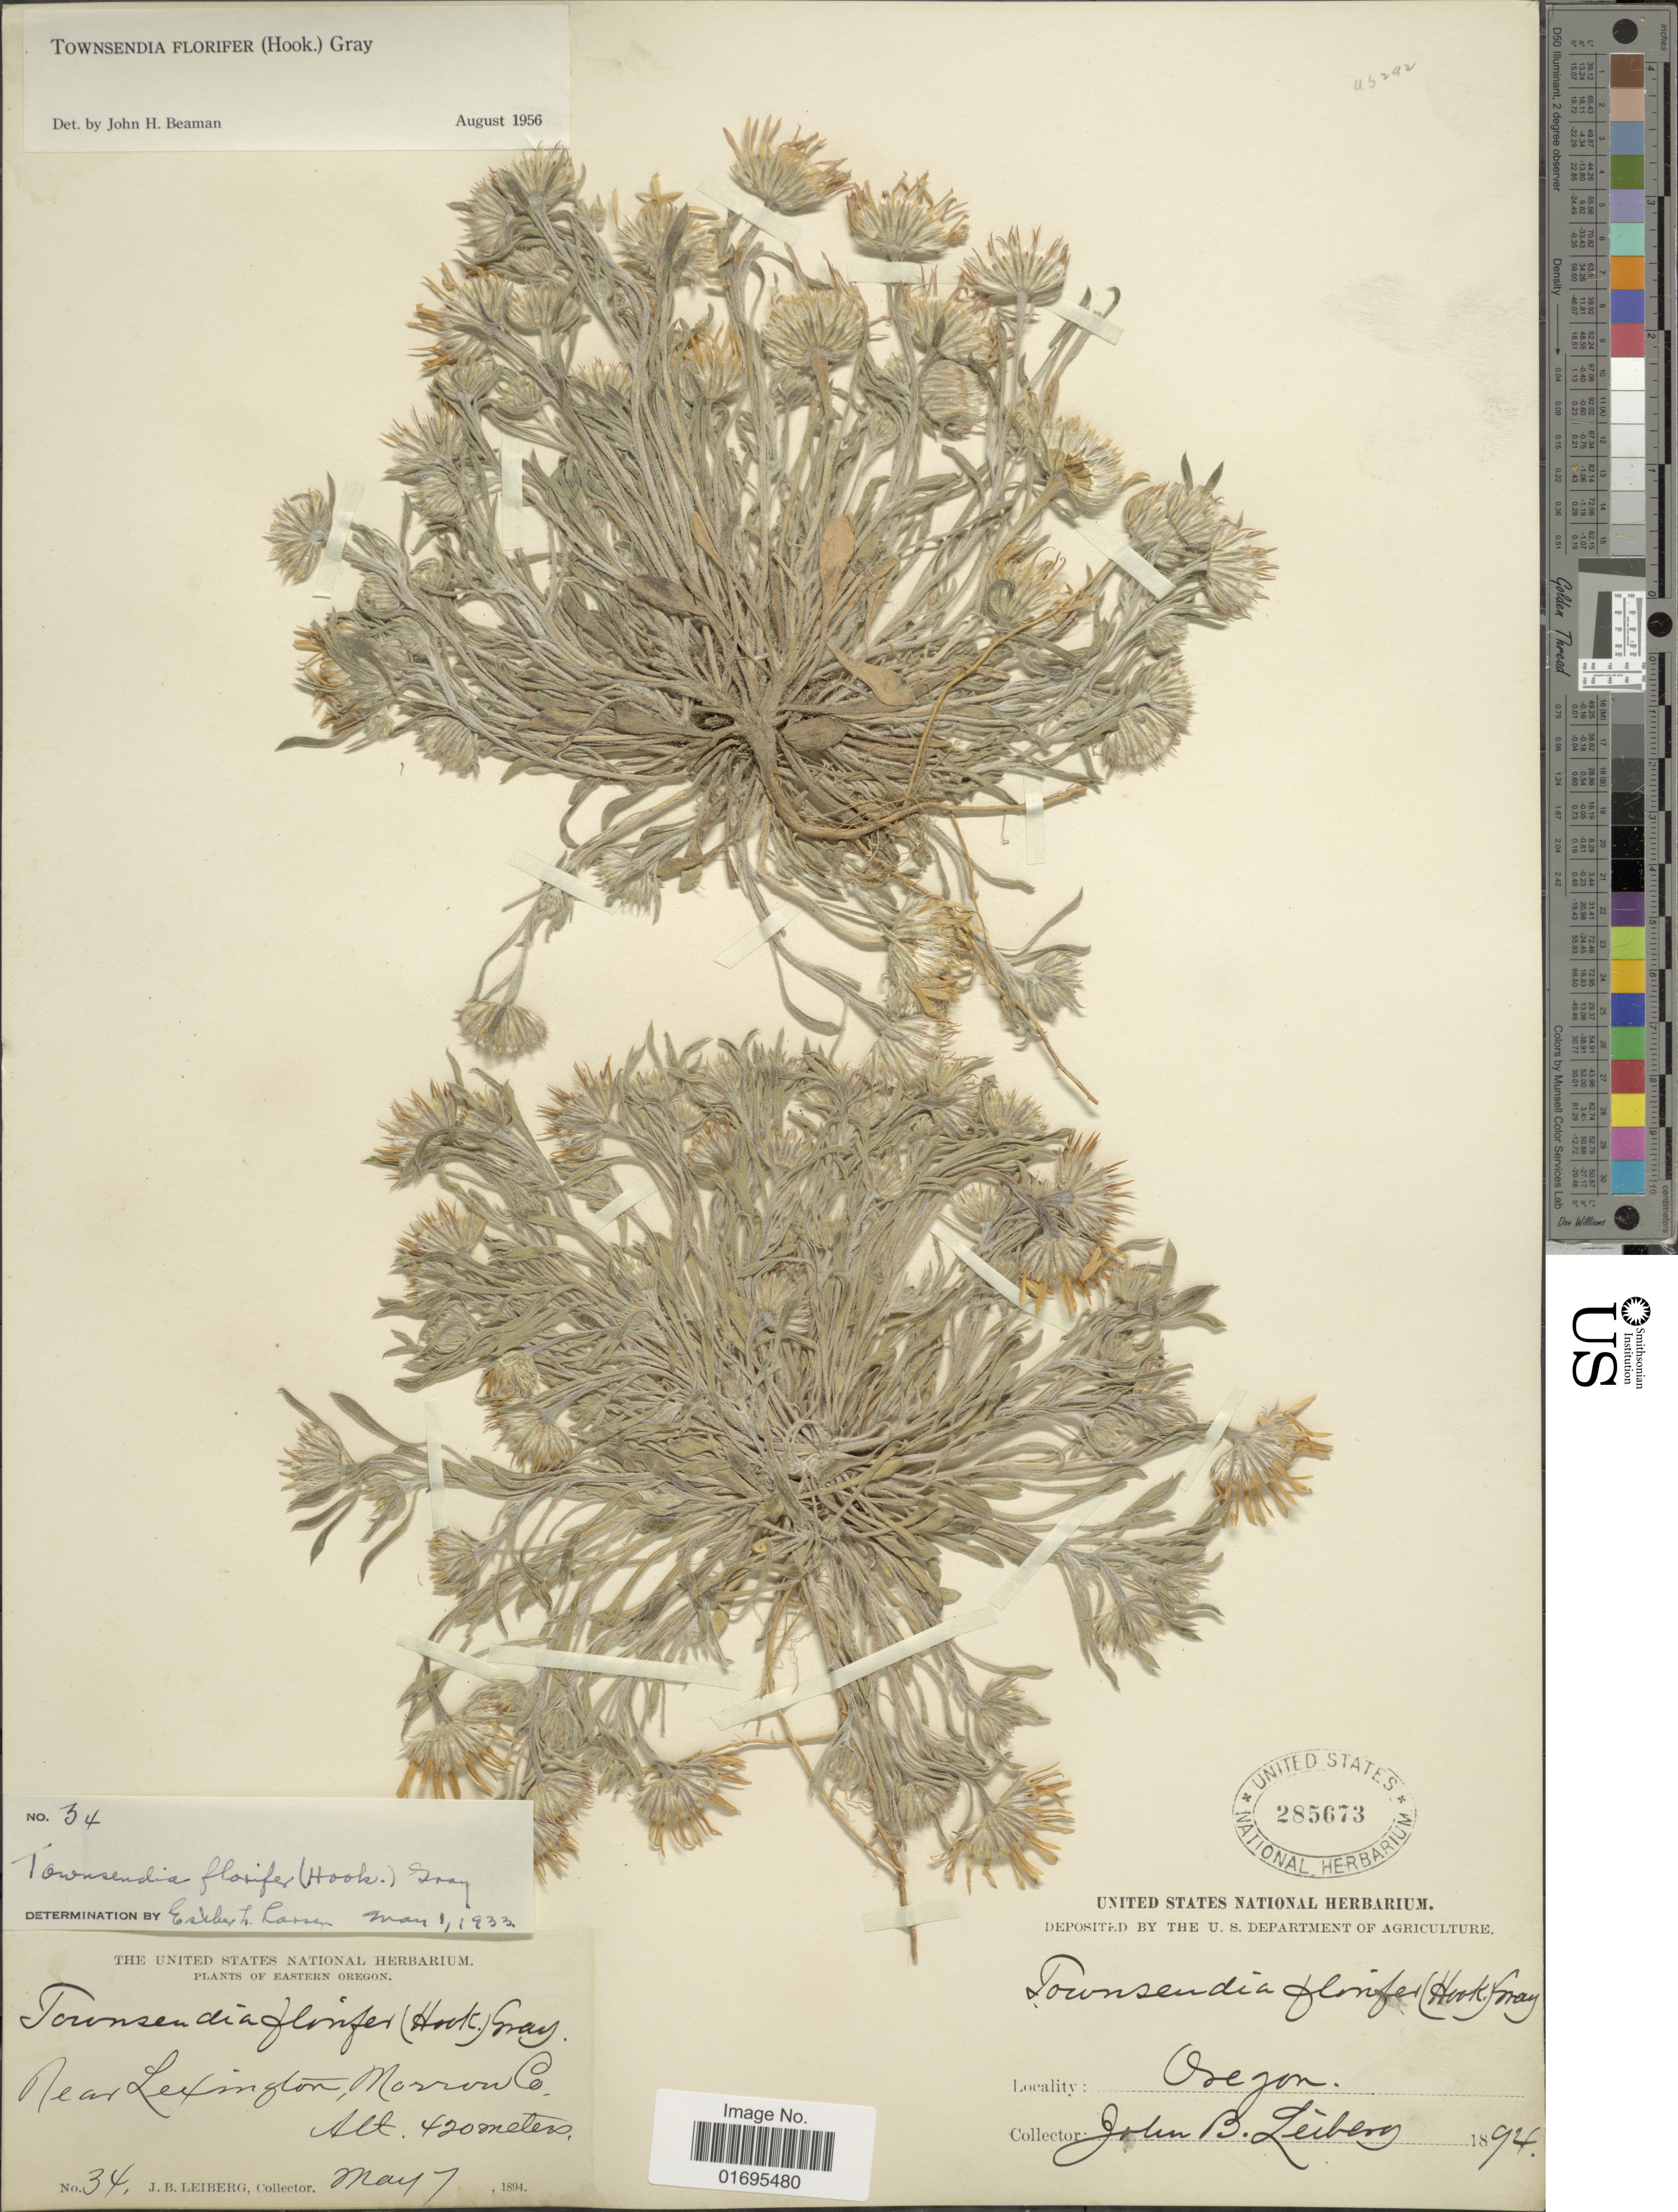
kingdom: Plantae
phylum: Tracheophyta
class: Magnoliopsida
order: Asterales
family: Asteraceae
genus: Townsendia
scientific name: Townsendia florifer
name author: (Hook.) A. Gray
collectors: J. B. Leiberg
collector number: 34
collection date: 1894-05-07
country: United States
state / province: Oregon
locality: Eastern Oregon, near Lexington, Morron Co.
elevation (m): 420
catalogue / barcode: US 285673